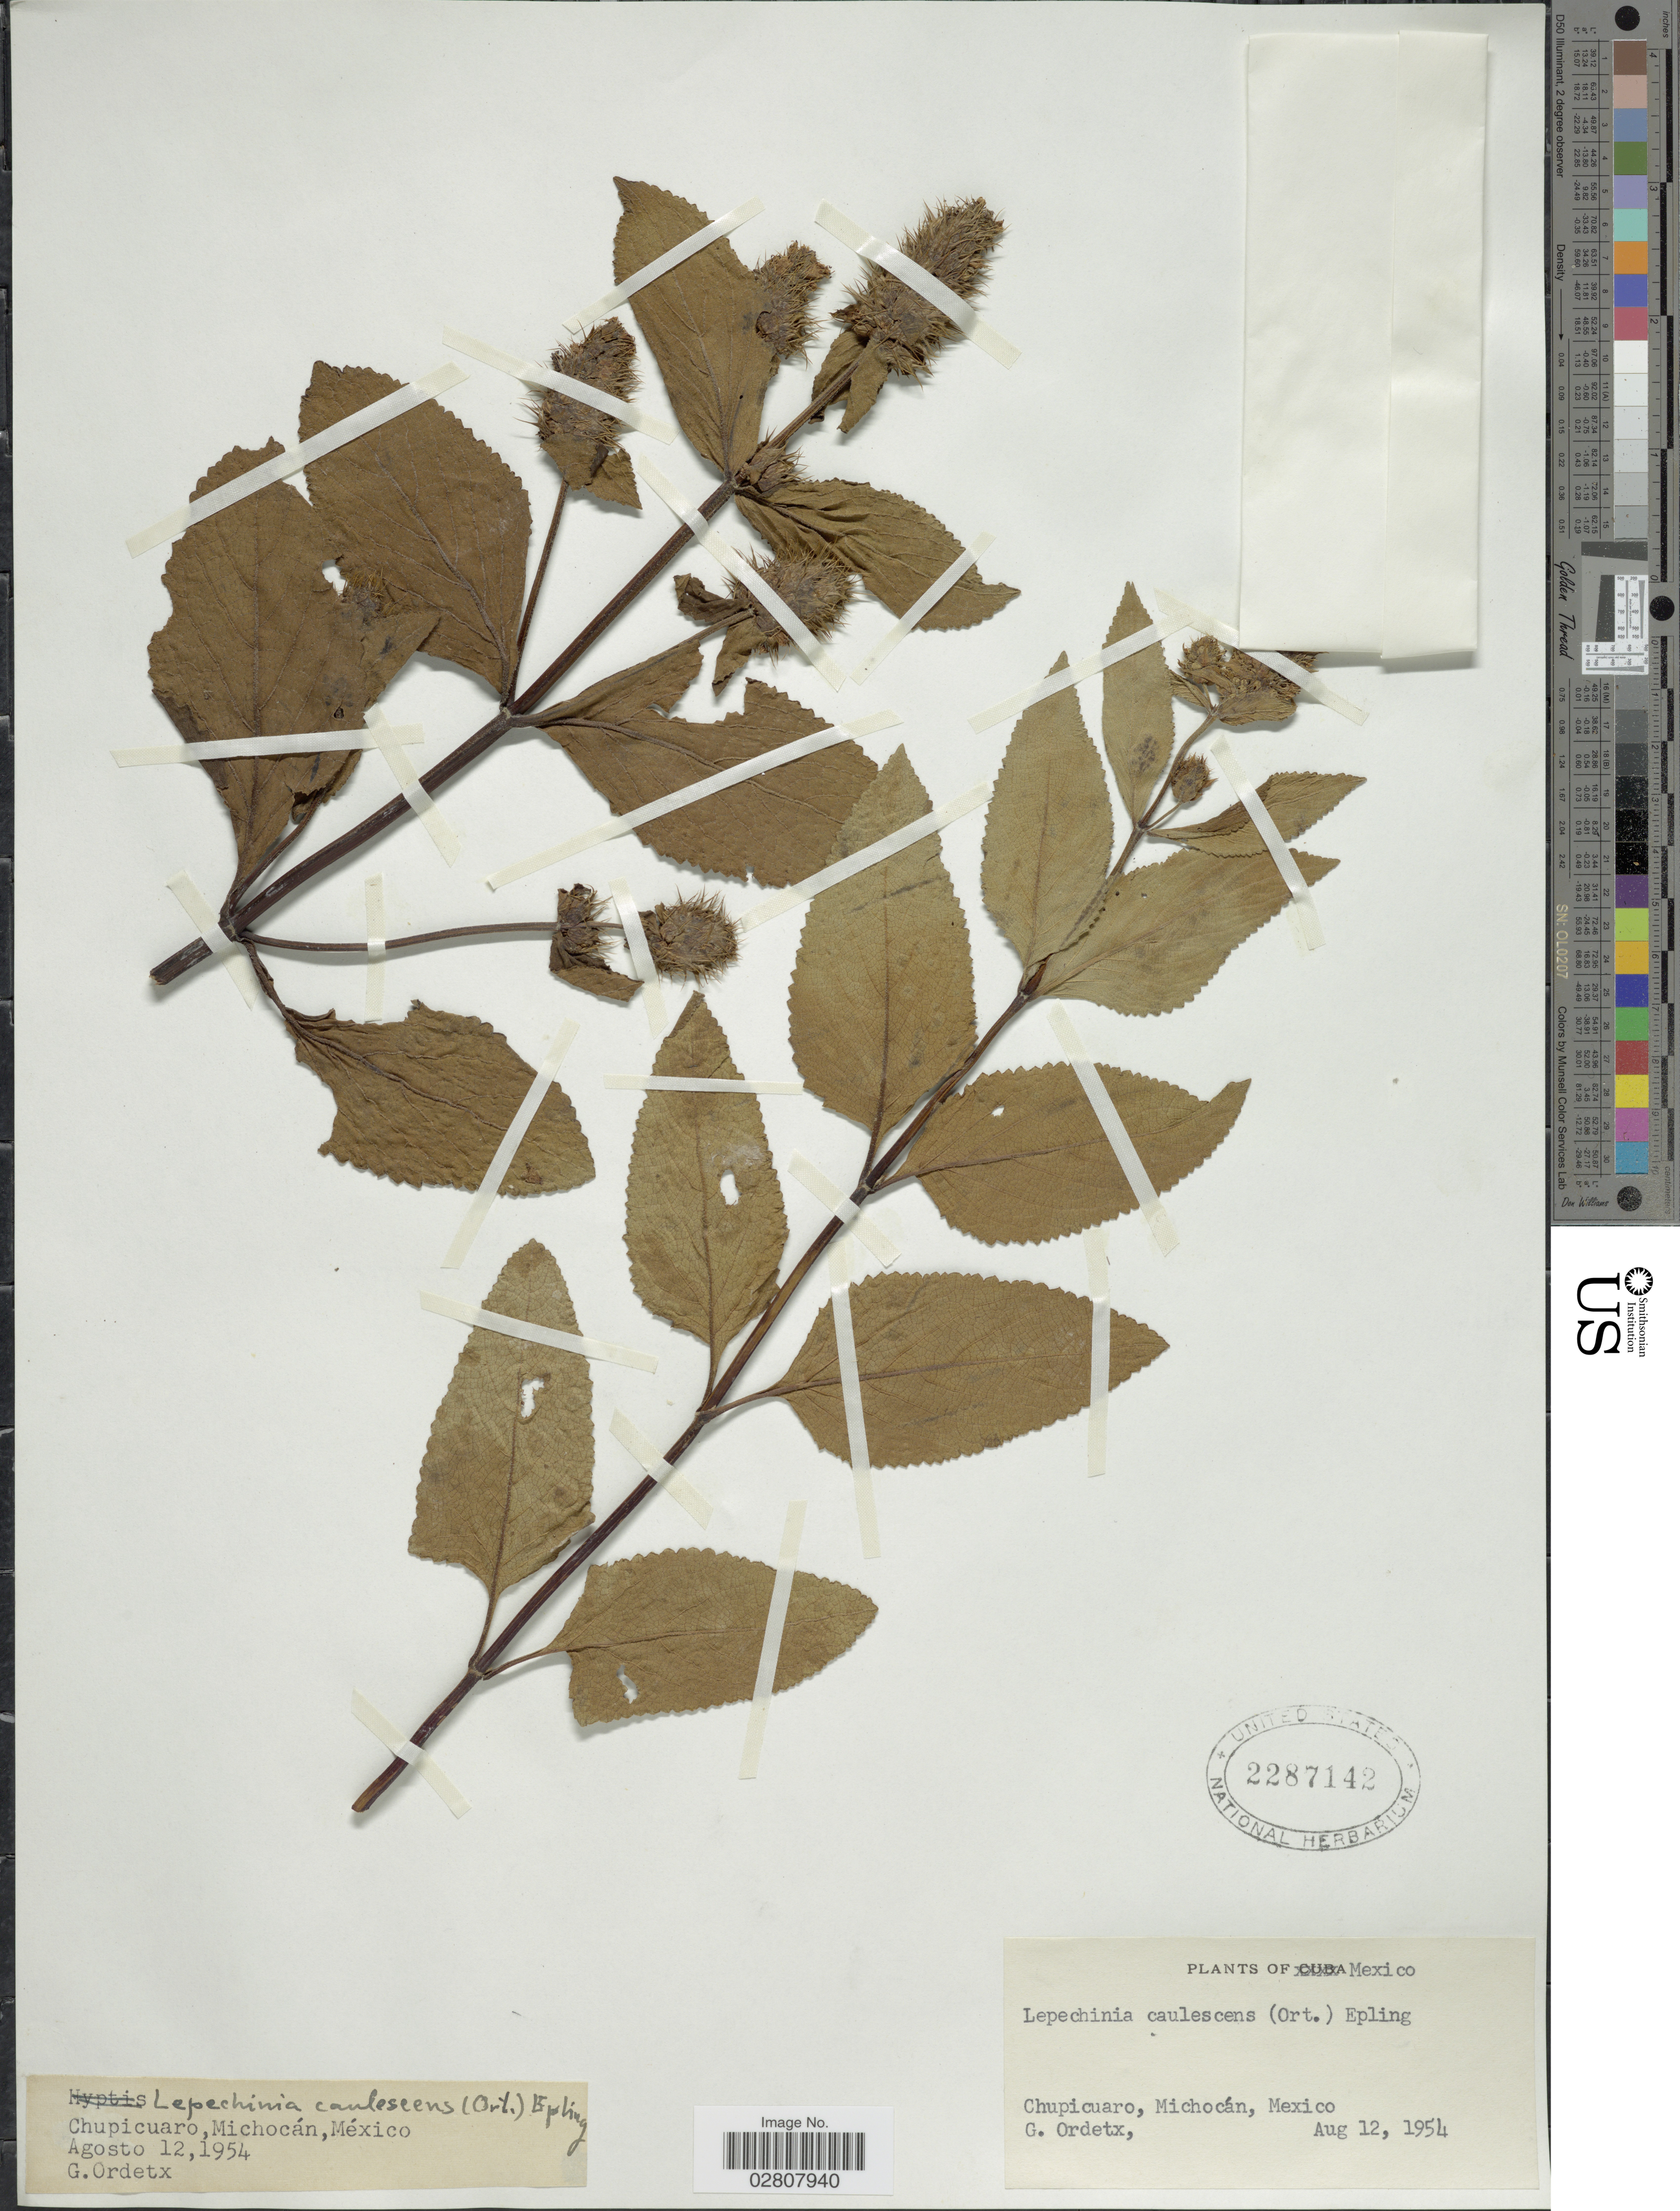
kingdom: Plantae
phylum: Tracheophyta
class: Magnoliopsida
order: Lamiales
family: Lamiaceae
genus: Lepechinia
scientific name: Lepechinia caulescens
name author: (Ortega) Epling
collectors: Ordetx, G.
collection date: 1954-08-12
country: Mexico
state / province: Michoacán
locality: Chupicuaro.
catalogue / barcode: US 2287142